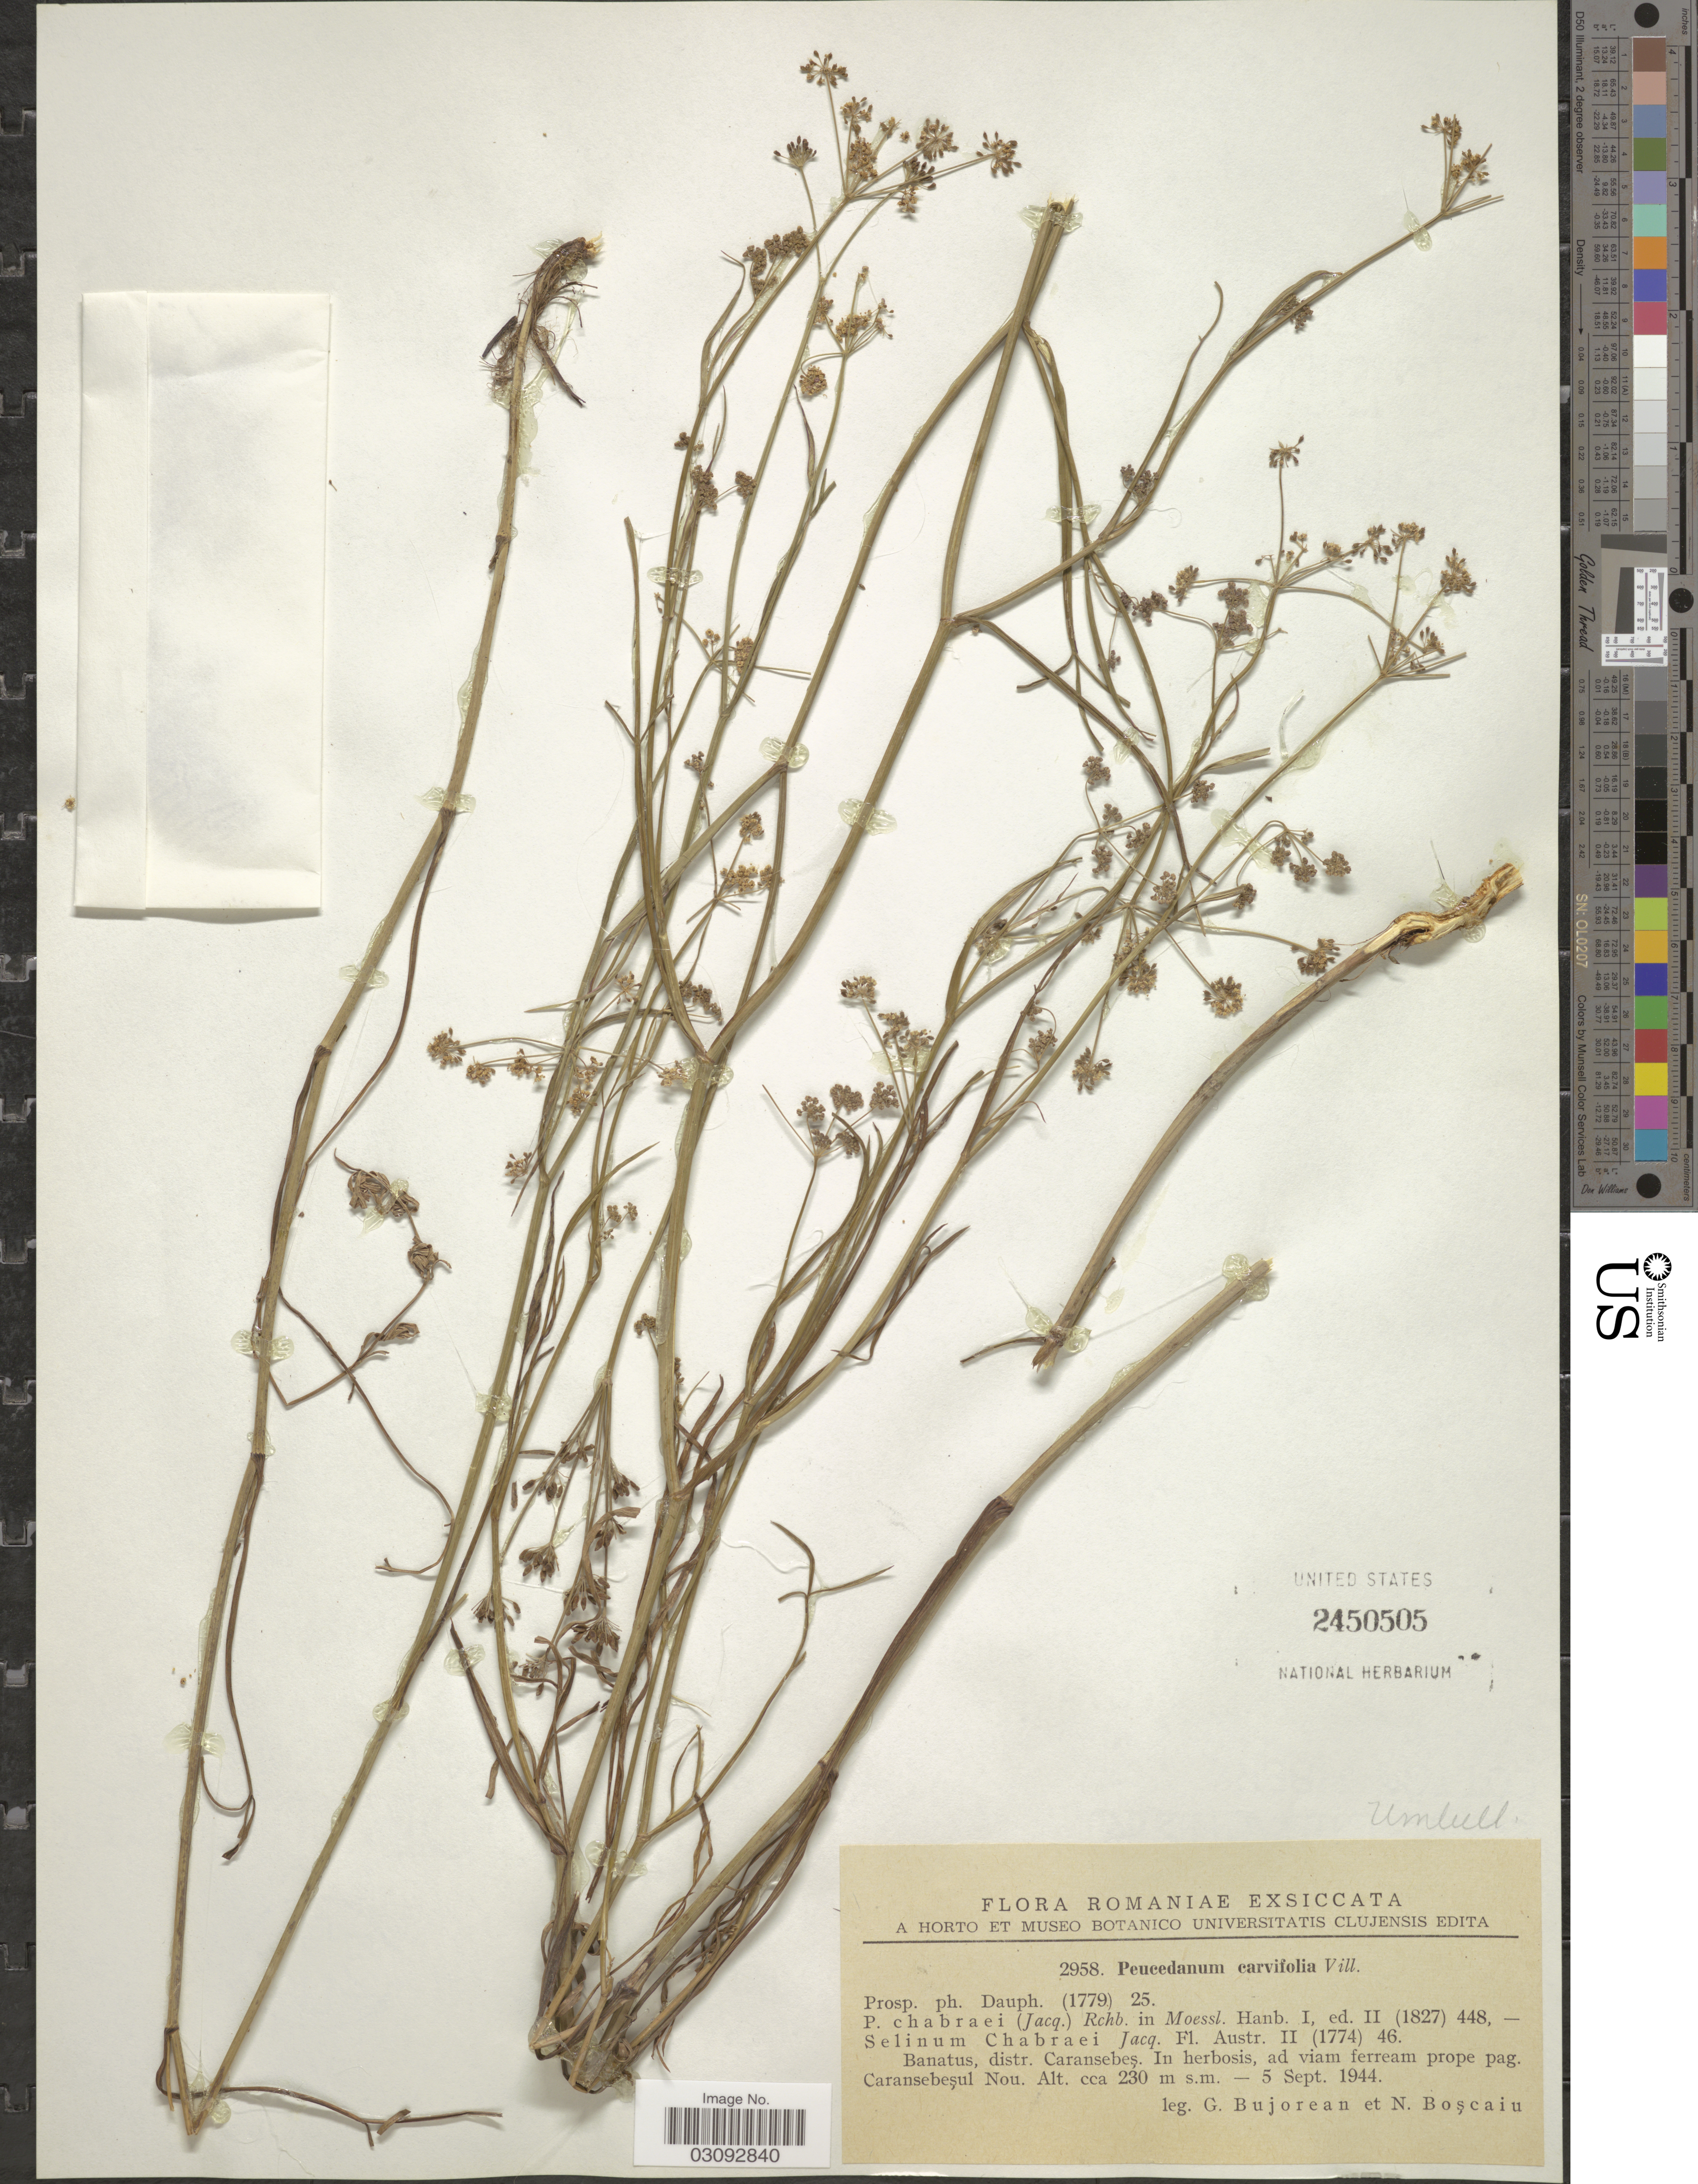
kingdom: Plantae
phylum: Tracheophyta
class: Magnoliopsida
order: Apiales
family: Apiaceae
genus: Peucedanum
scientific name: Peucedanum carvifolia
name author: Vill.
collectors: G. Bujorean & Boscaiu, N.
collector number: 2958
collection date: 1944-09-05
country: Romania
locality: Banatus, distr. Caransebes. In herbosis, ad viam ferream prope pag. Caransebesul.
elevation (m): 230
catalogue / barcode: US 2450505